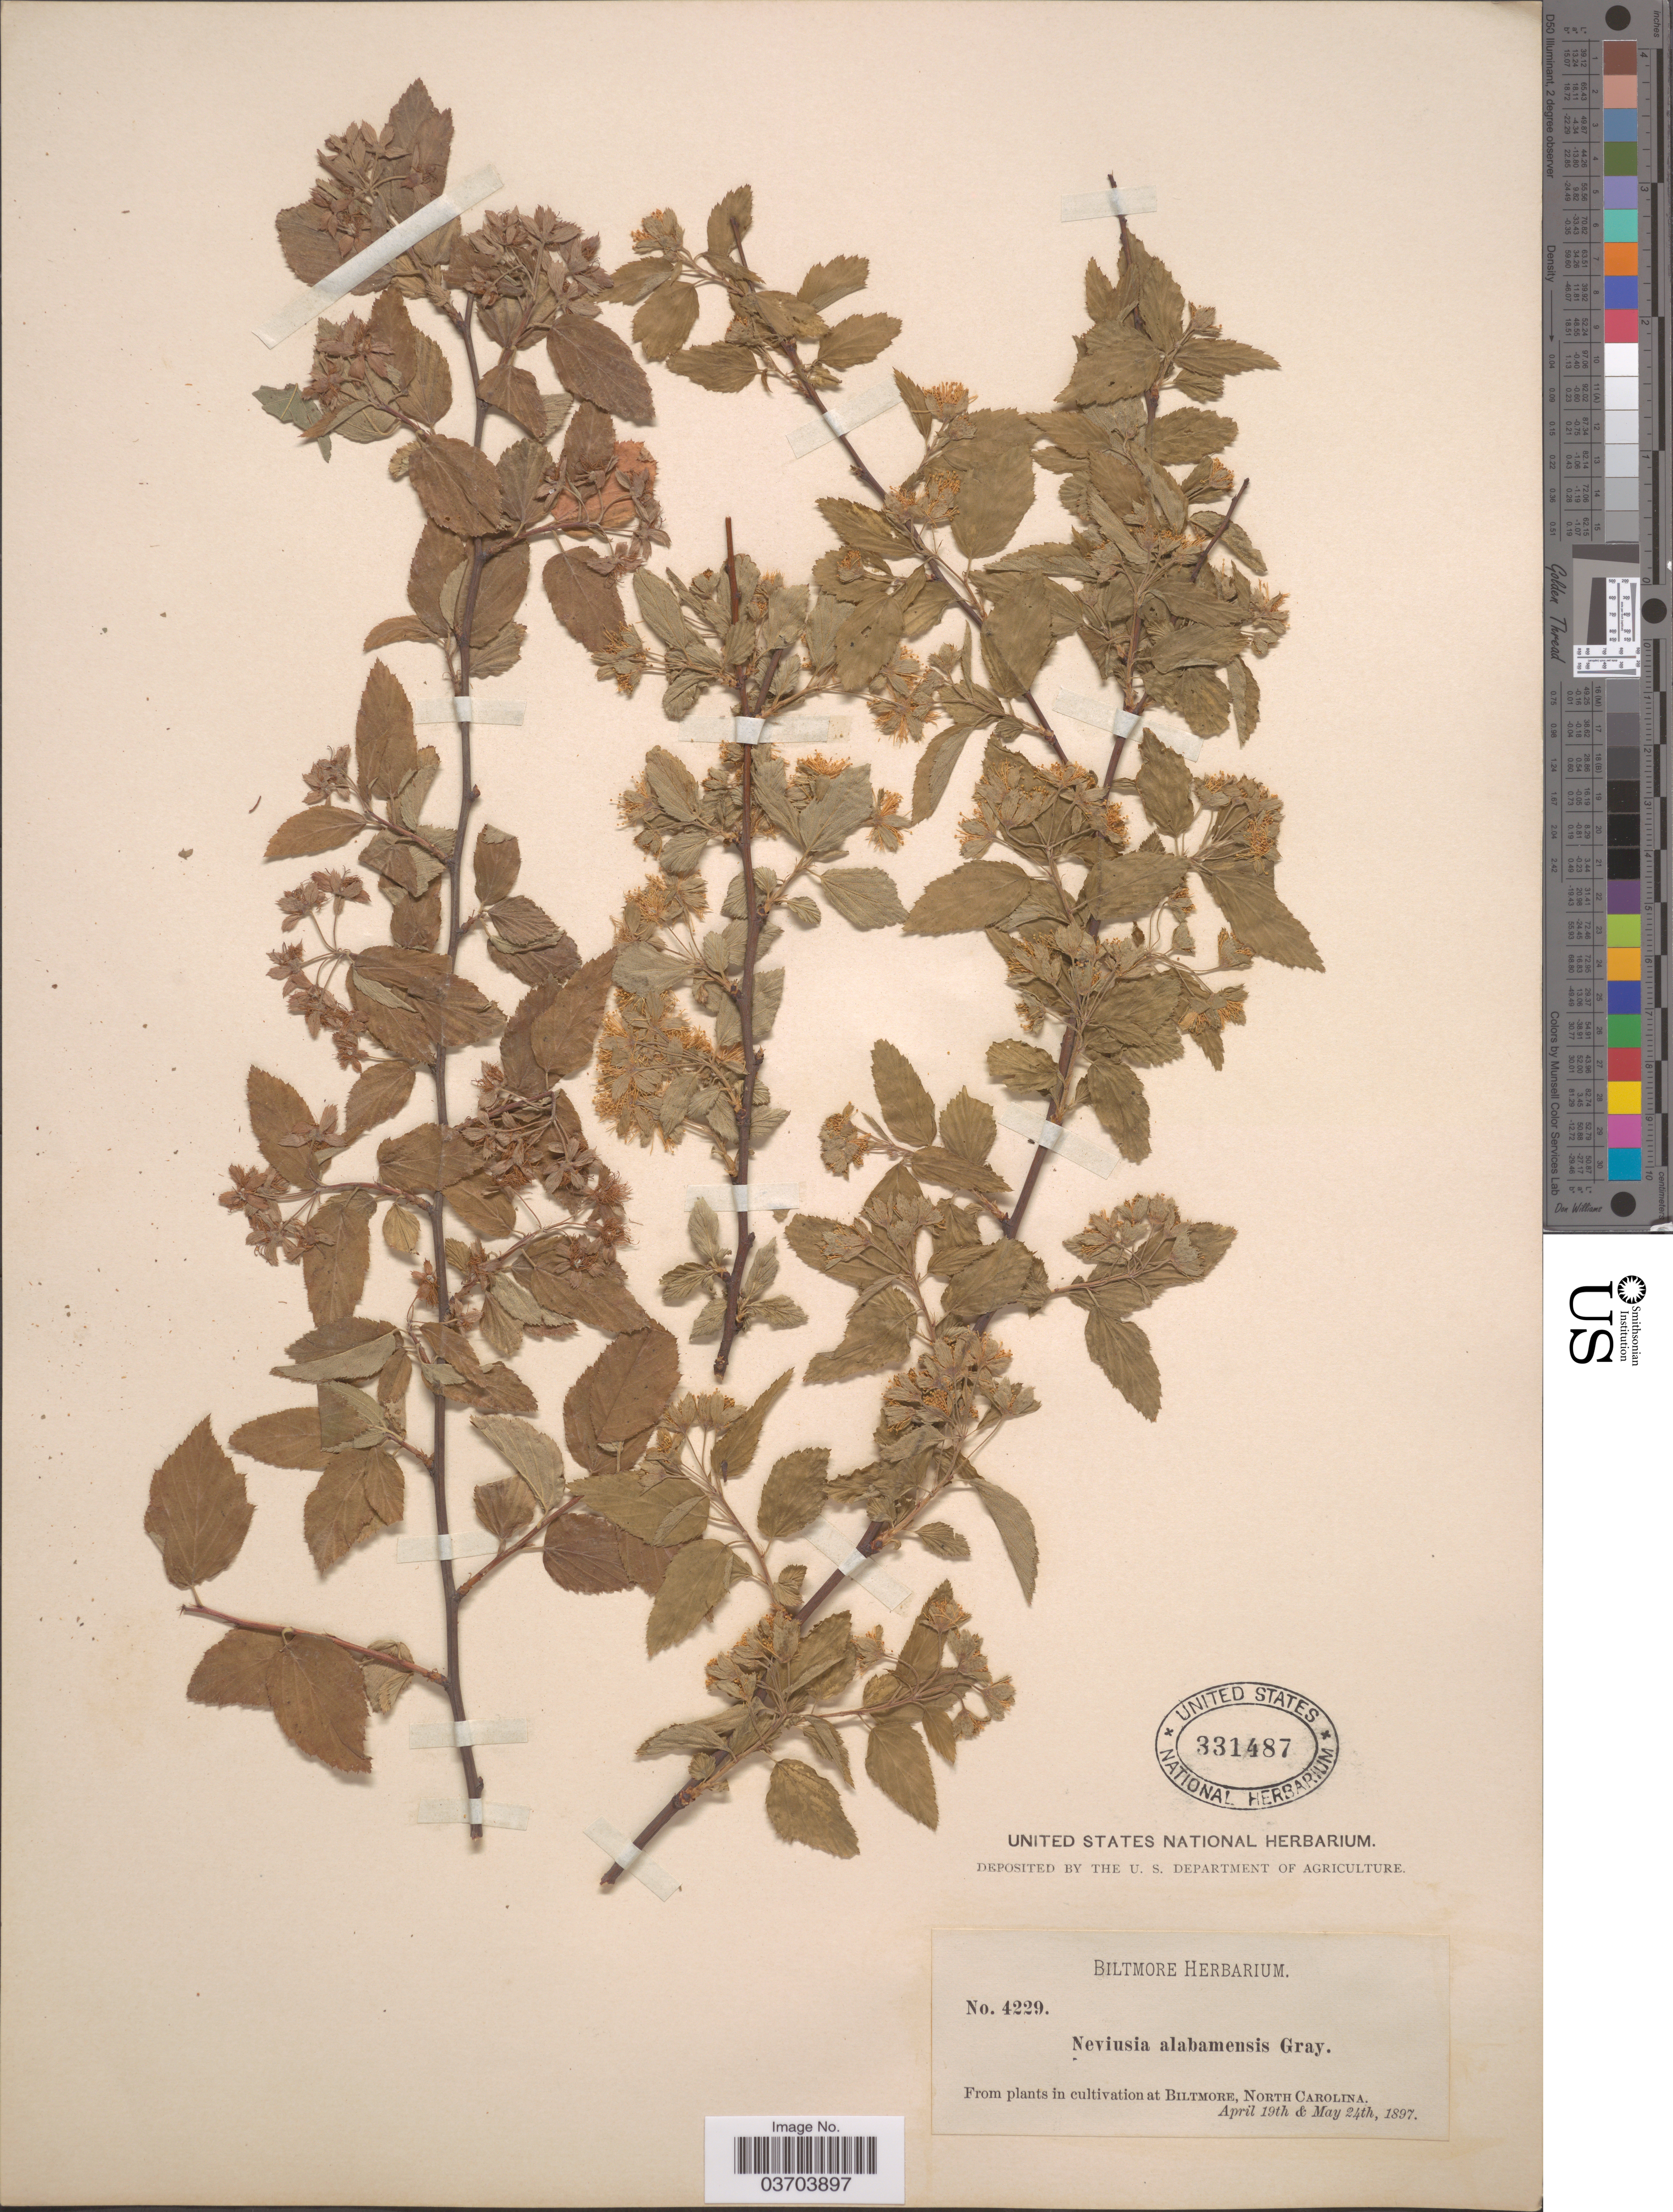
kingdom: Plantae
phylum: Tracheophyta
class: Magnoliopsida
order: Rosales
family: Rosaceae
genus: Neviusia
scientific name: Neviusia alabamensis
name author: A. Gray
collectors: ex herb. Biltmore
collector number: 4229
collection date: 1897-04-19/1897-05-24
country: United States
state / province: North Carolina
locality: Biltmore.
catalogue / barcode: US 331487